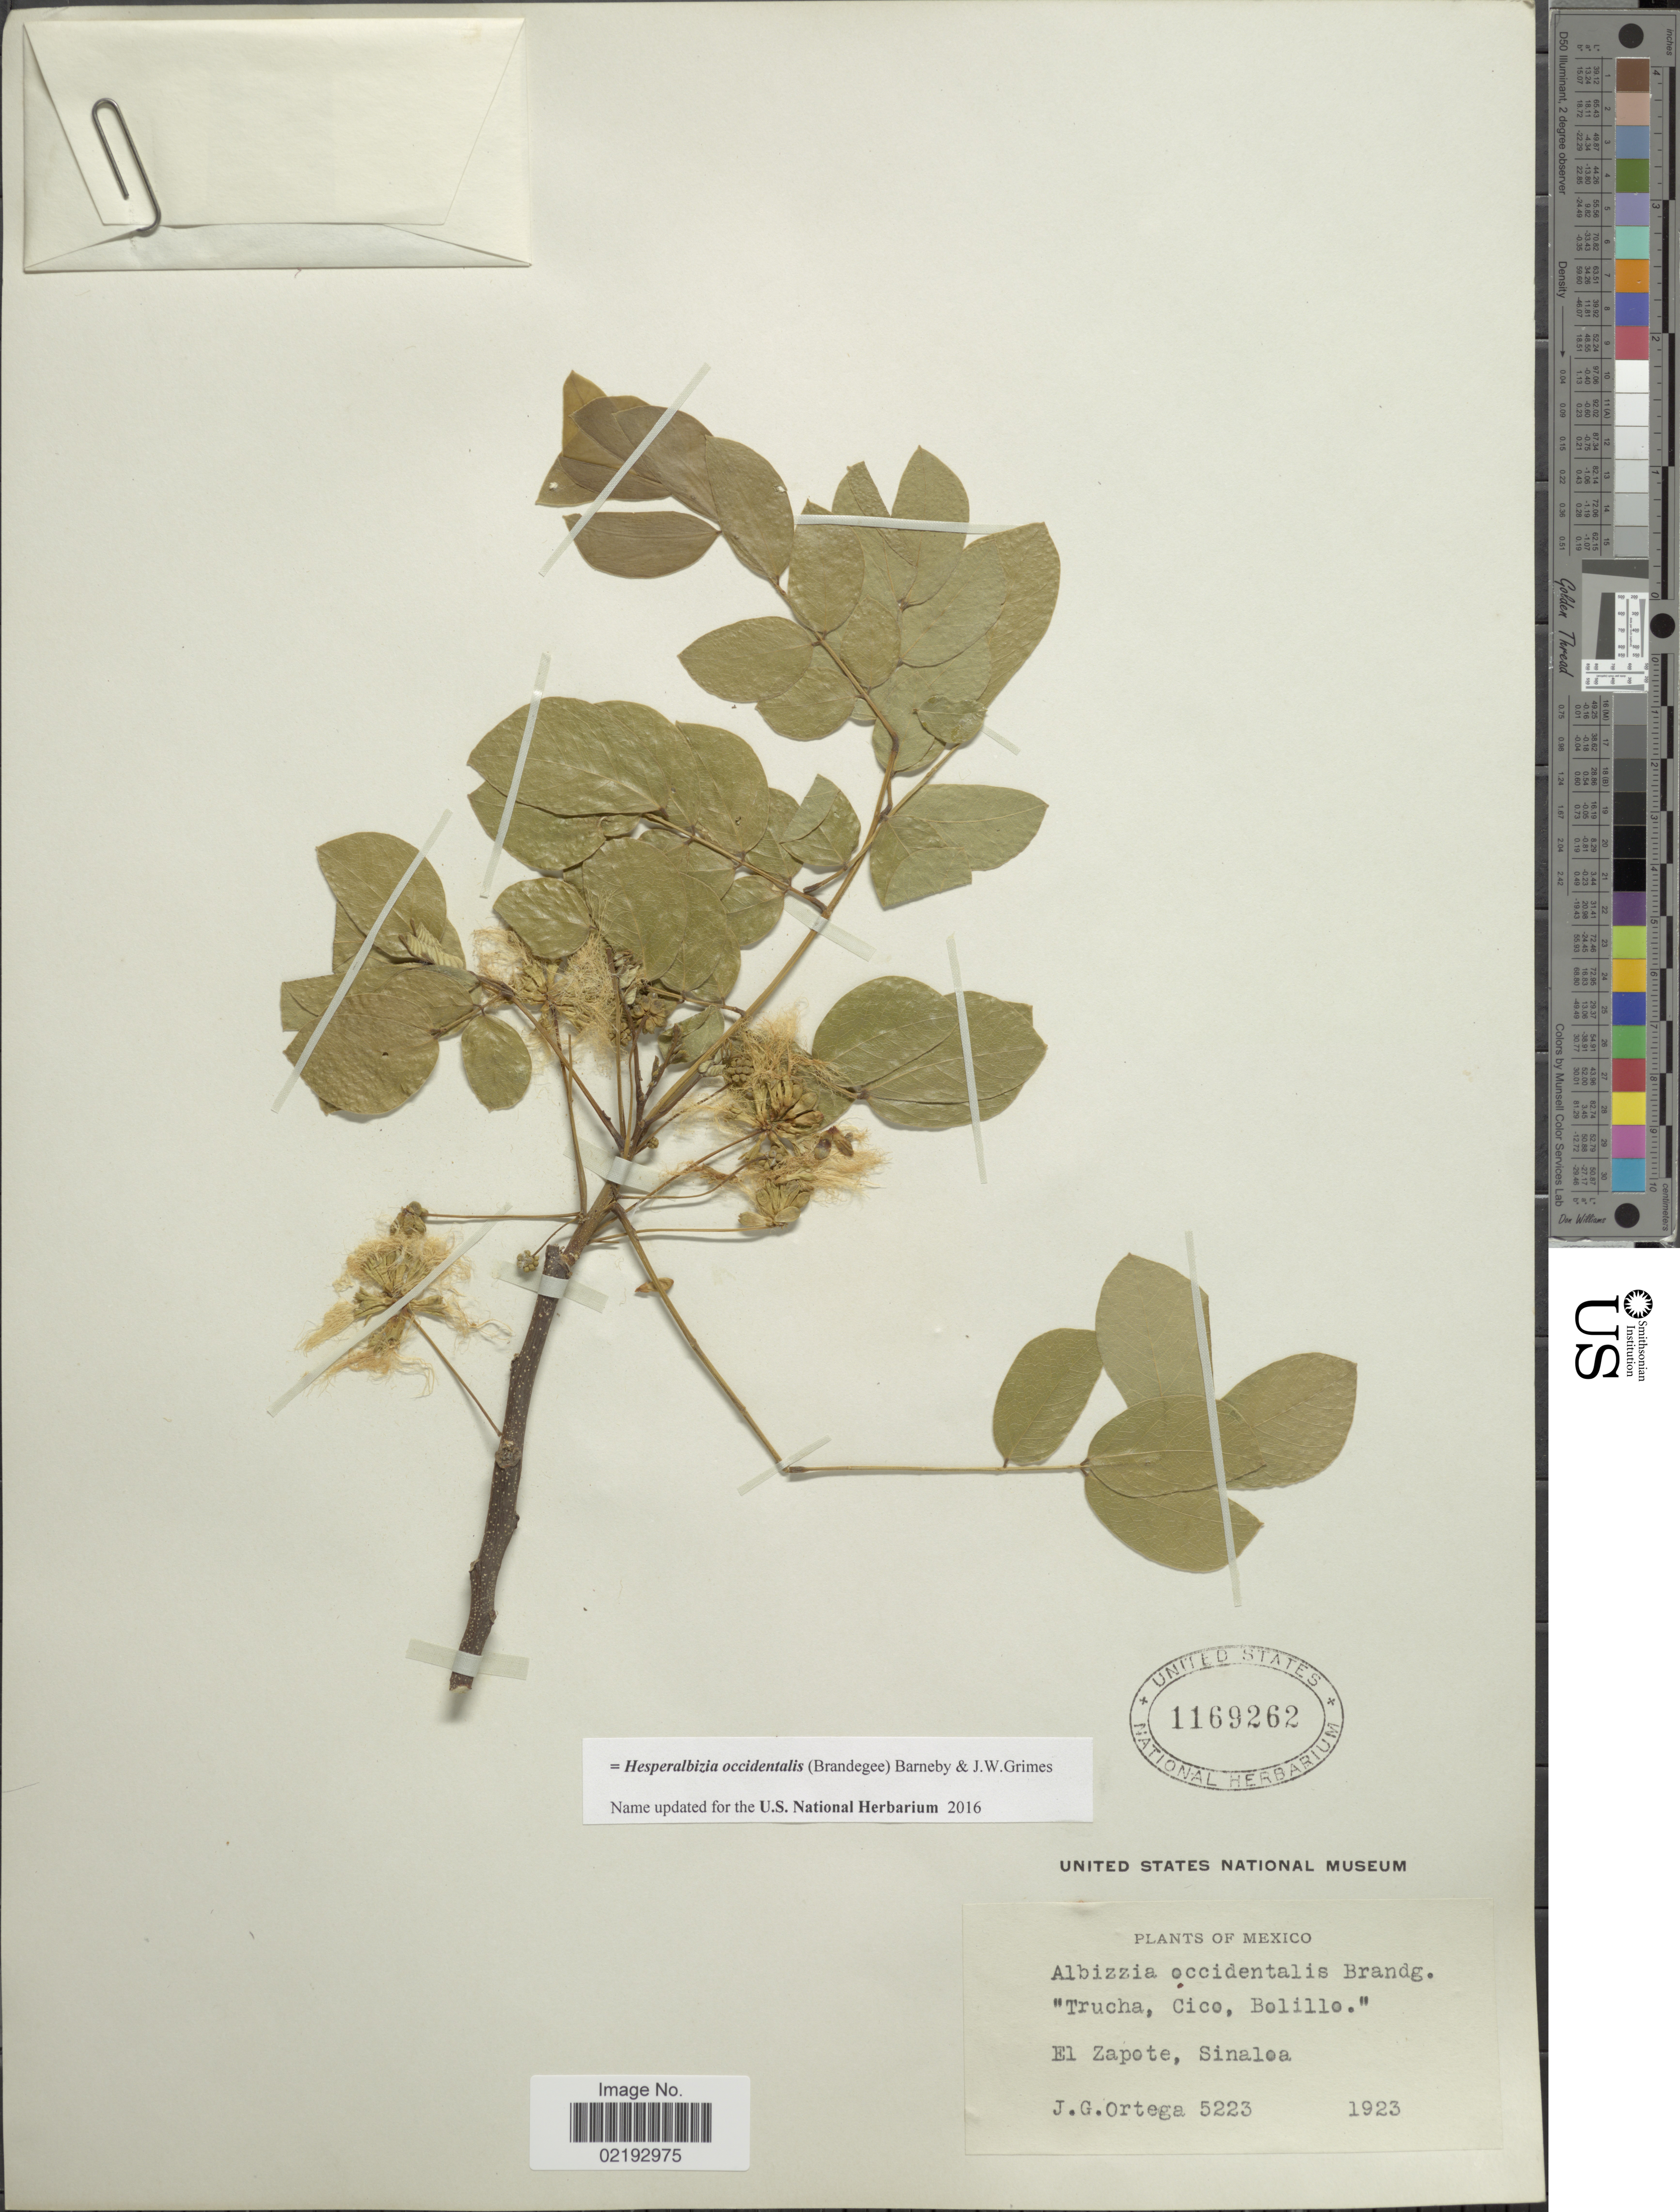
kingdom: Plantae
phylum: Tracheophyta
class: Magnoliopsida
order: Fabales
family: Fabaceae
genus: Hesperalbizia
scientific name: Hesperalbizia occidentalis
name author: (Brandegee) Barneby & J.W. Grimes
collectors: J. Ortega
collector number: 5223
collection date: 1923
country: Mexico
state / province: Sinaloa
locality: El Zapote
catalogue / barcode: US 1169262